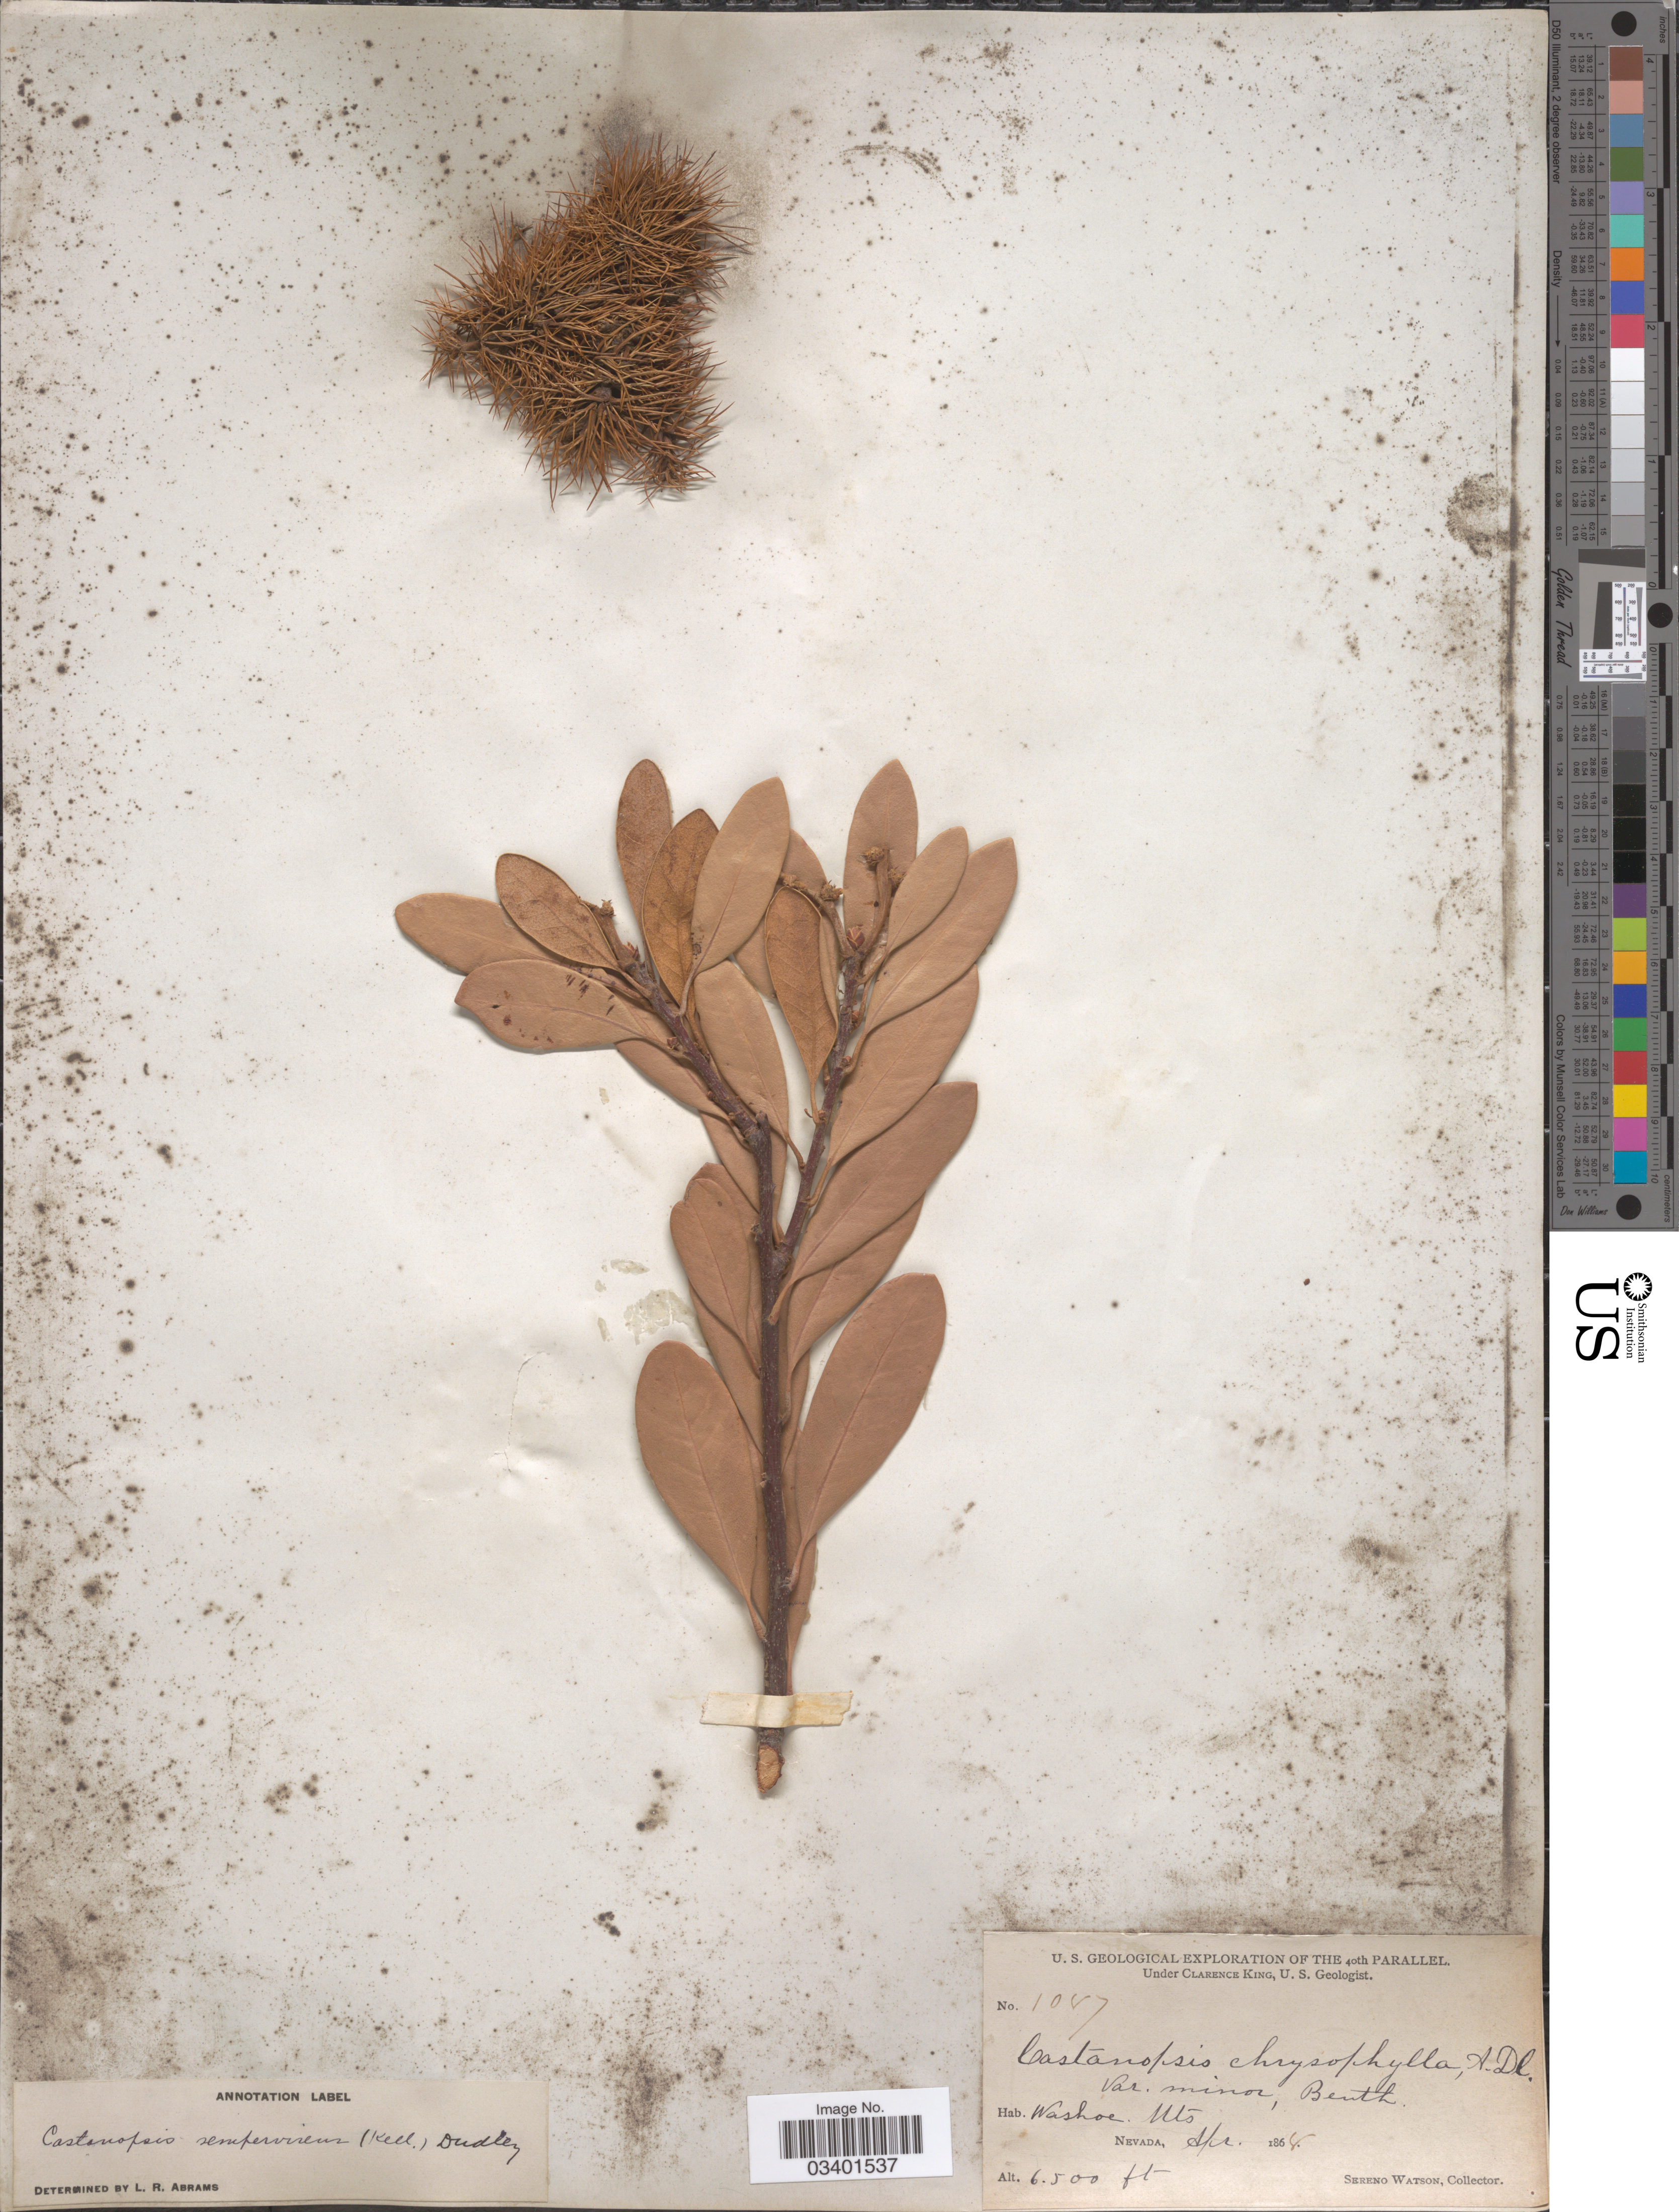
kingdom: Plantae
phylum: Tracheophyta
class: Magnoliopsida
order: Fagales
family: Fagaceae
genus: Chrysolepis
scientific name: Chrysolepis sempervirens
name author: (Kellogg) Hjelmq.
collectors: S. Watson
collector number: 1047*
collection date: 1864-04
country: United States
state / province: Nevada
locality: Washoe Mts.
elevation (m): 1981